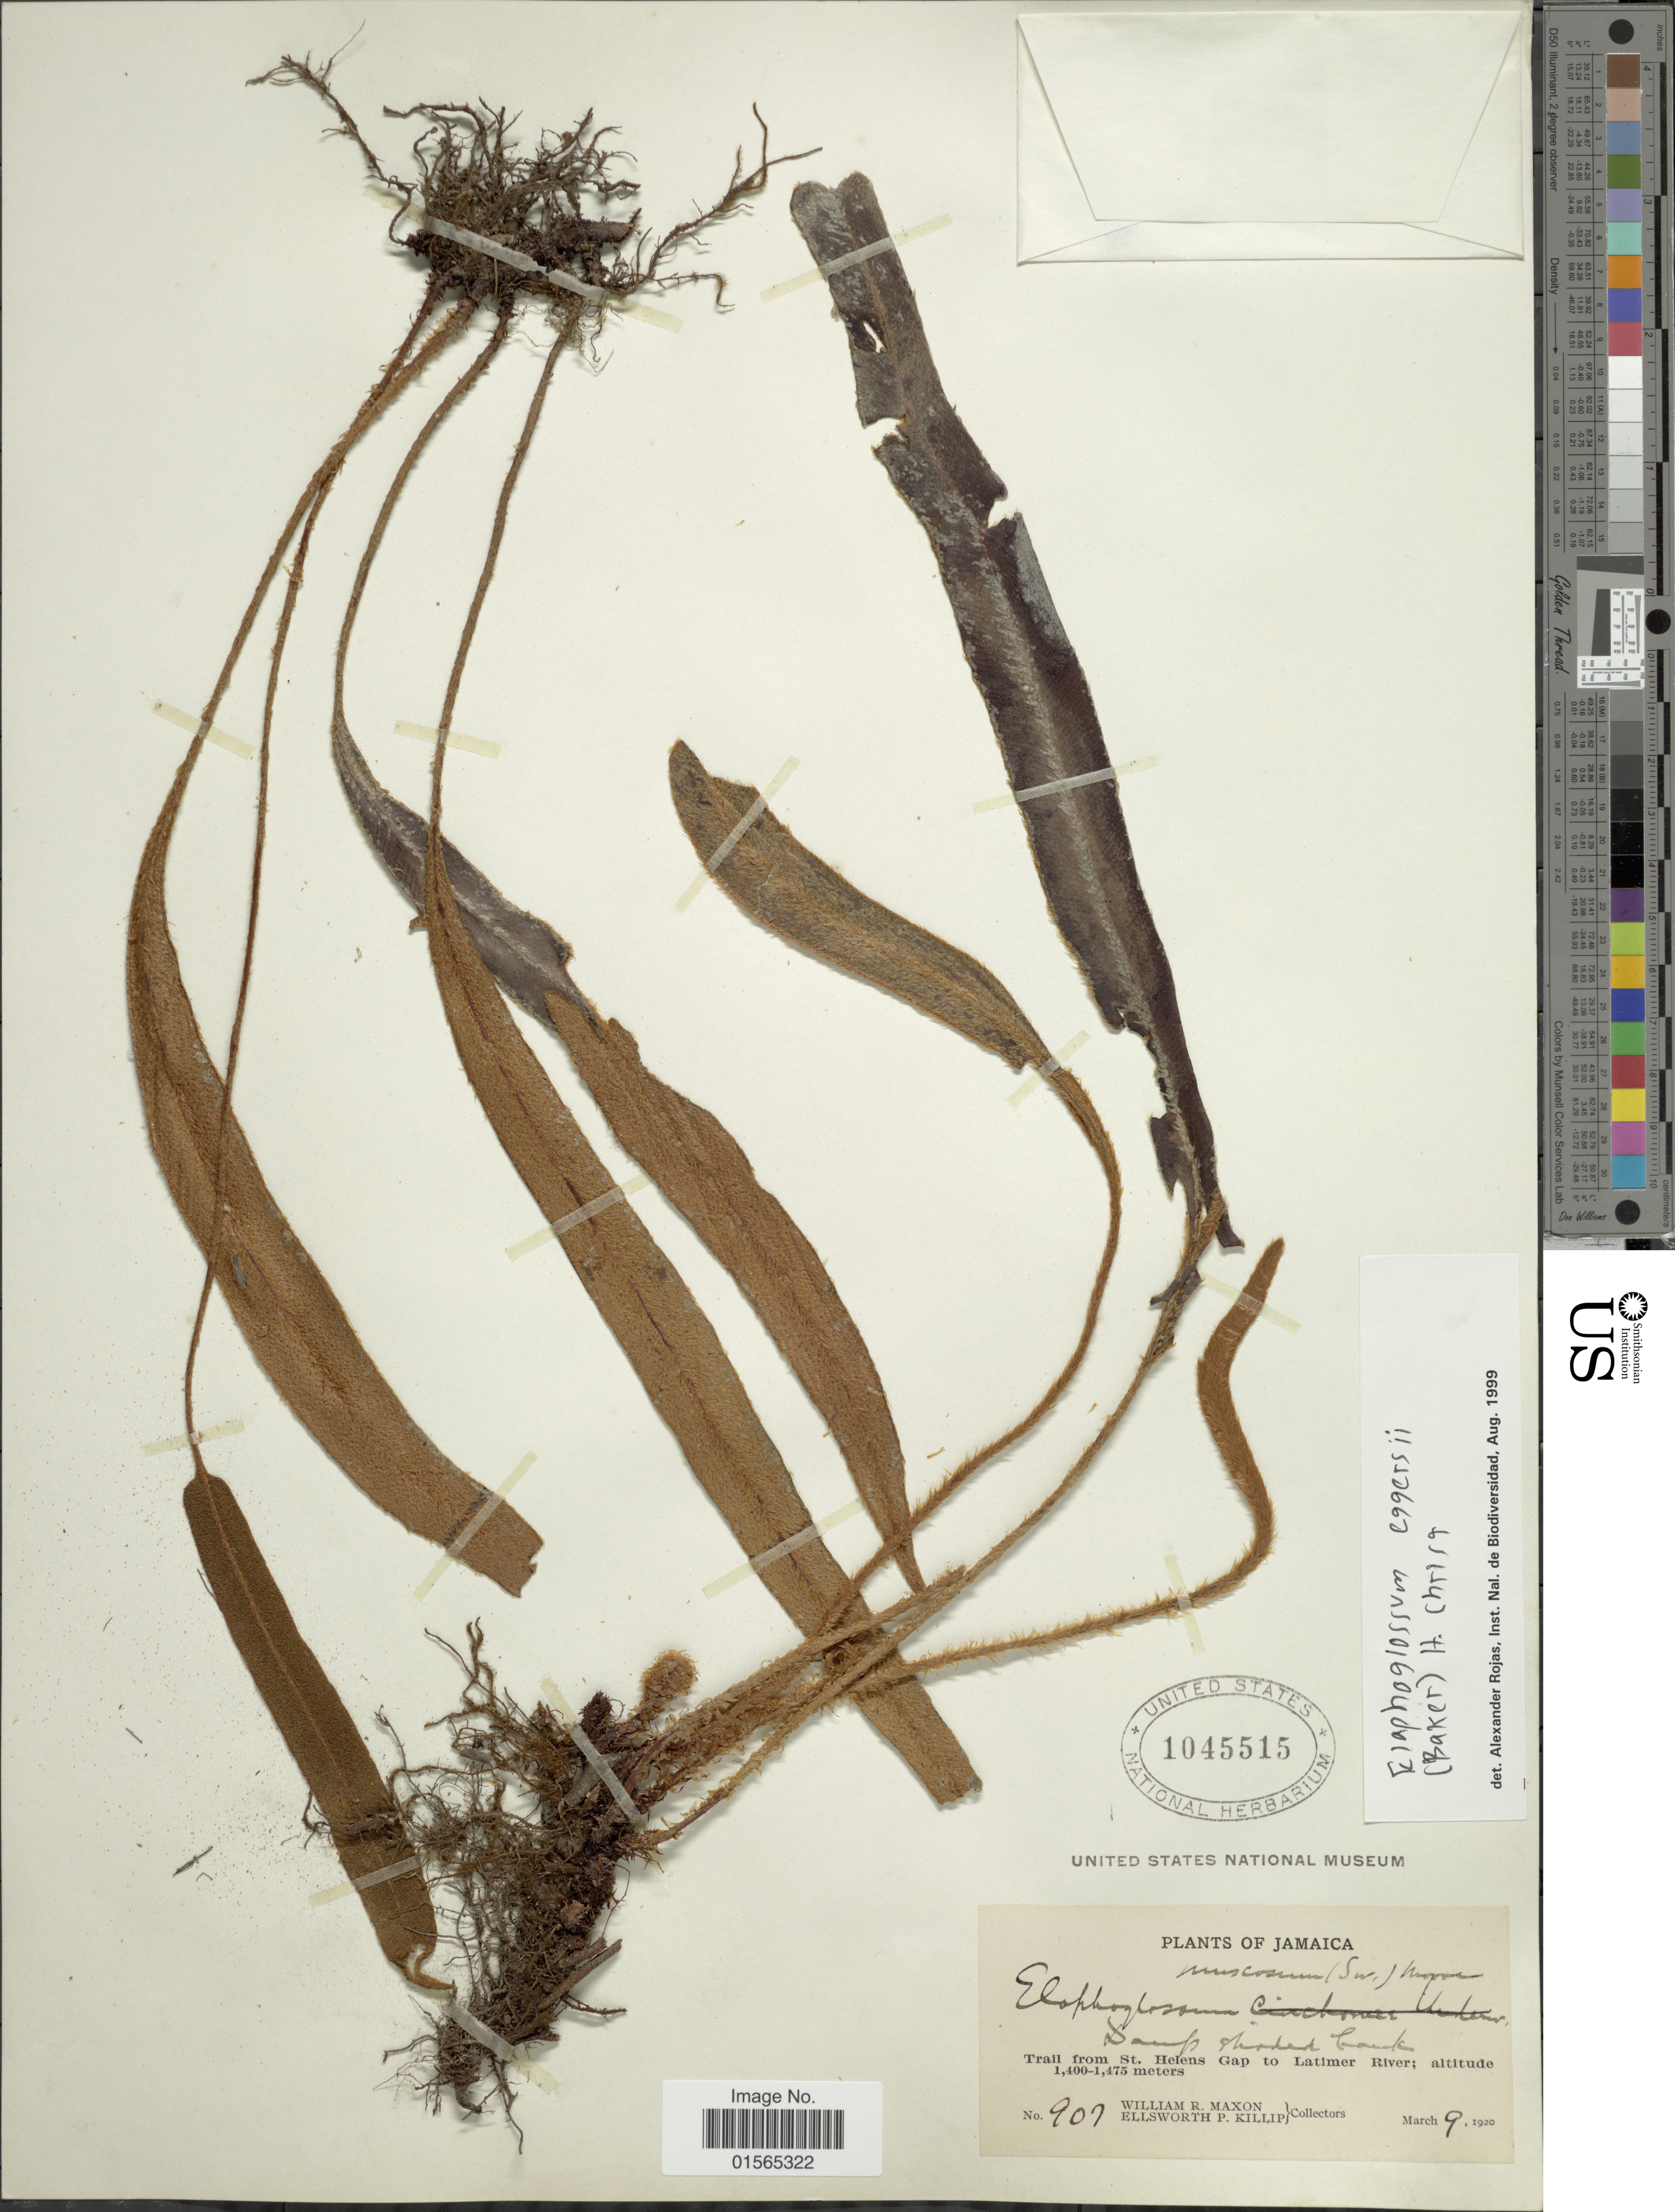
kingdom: Plantae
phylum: Tracheophyta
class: Polypodiopsida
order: Polypodiales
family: Dryopteridaceae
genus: Elaphoglossum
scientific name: Elaphoglossum eggersii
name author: (Baker) Christ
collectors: W. R. Maxon & E. P. Killip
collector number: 907*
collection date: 1920-03-09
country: Jamaica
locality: Trail from St. Helens Gap to Latimer River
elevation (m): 1400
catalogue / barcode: US 1045515